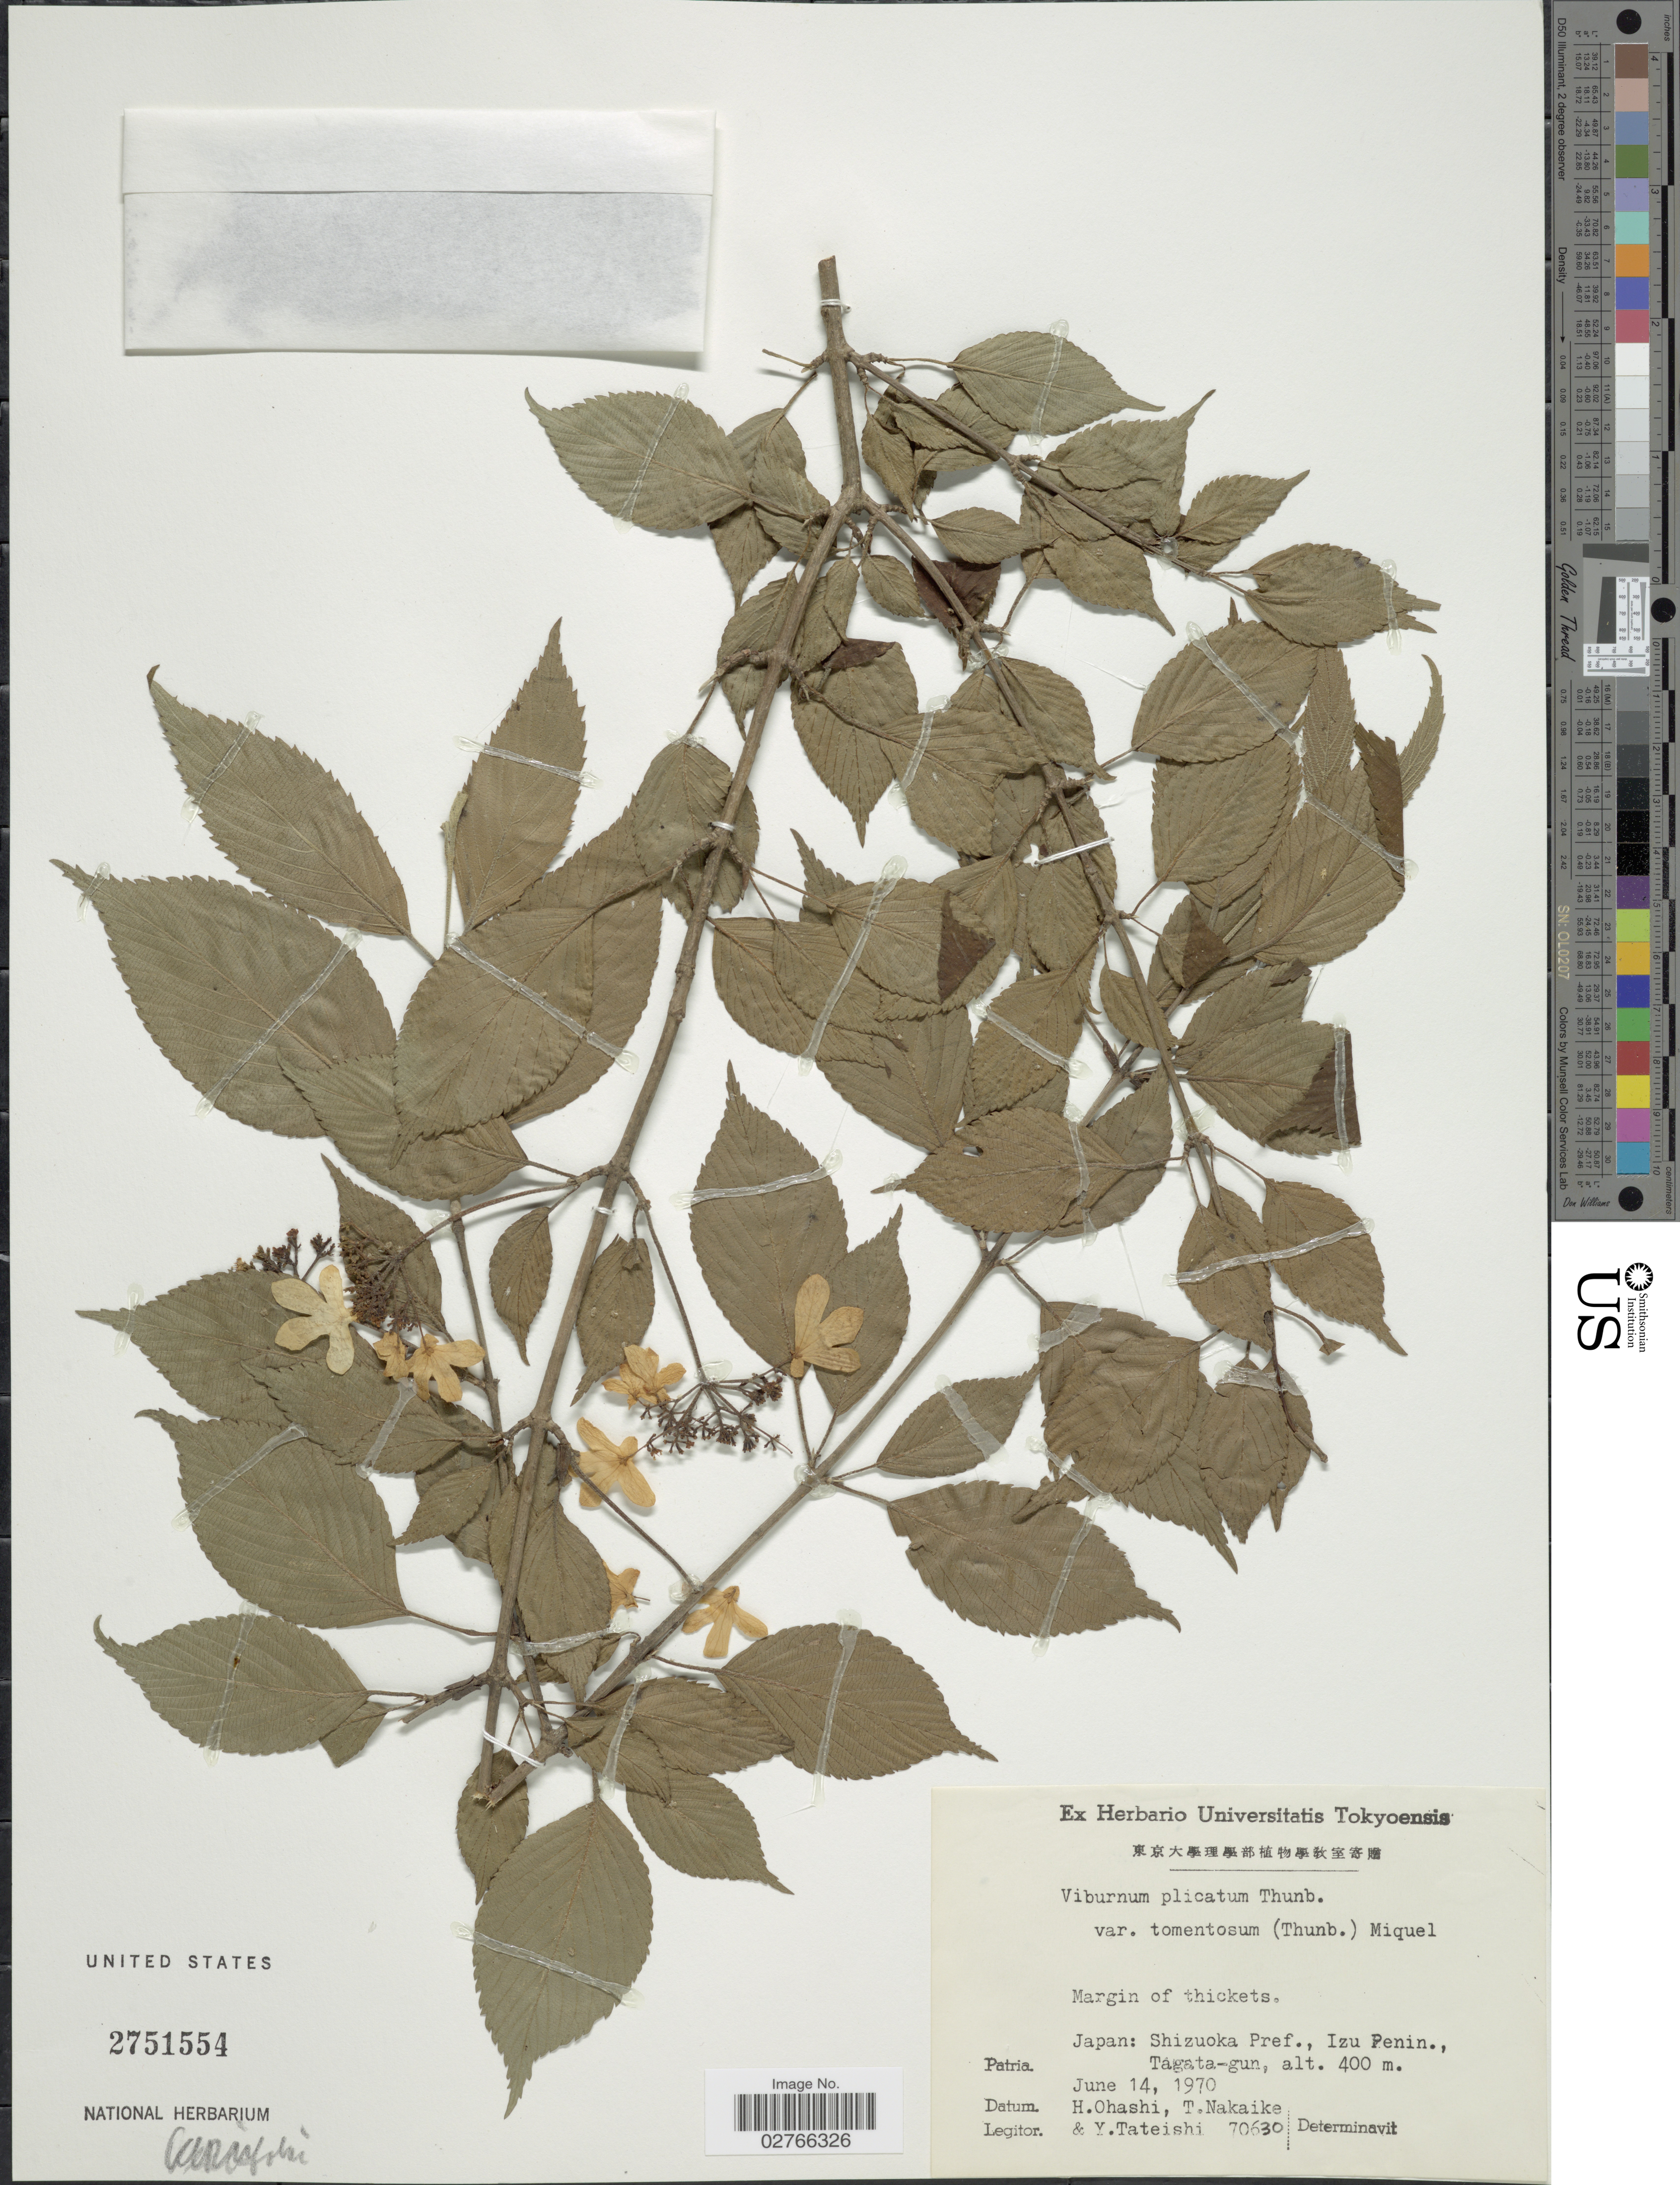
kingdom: Plantae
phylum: Tracheophyta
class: Magnoliopsida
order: Dipsacales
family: Viburnaceae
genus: Viburnum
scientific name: Viburnum plicatum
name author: Thunb.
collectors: H. Ohashi, T. Nakaike & Y. Tateishi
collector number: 70630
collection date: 1970-06-14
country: Japan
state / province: Sizuoka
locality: Shizuoka Pref., Izu Penin., Tagata-gun.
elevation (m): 400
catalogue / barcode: US 2751554